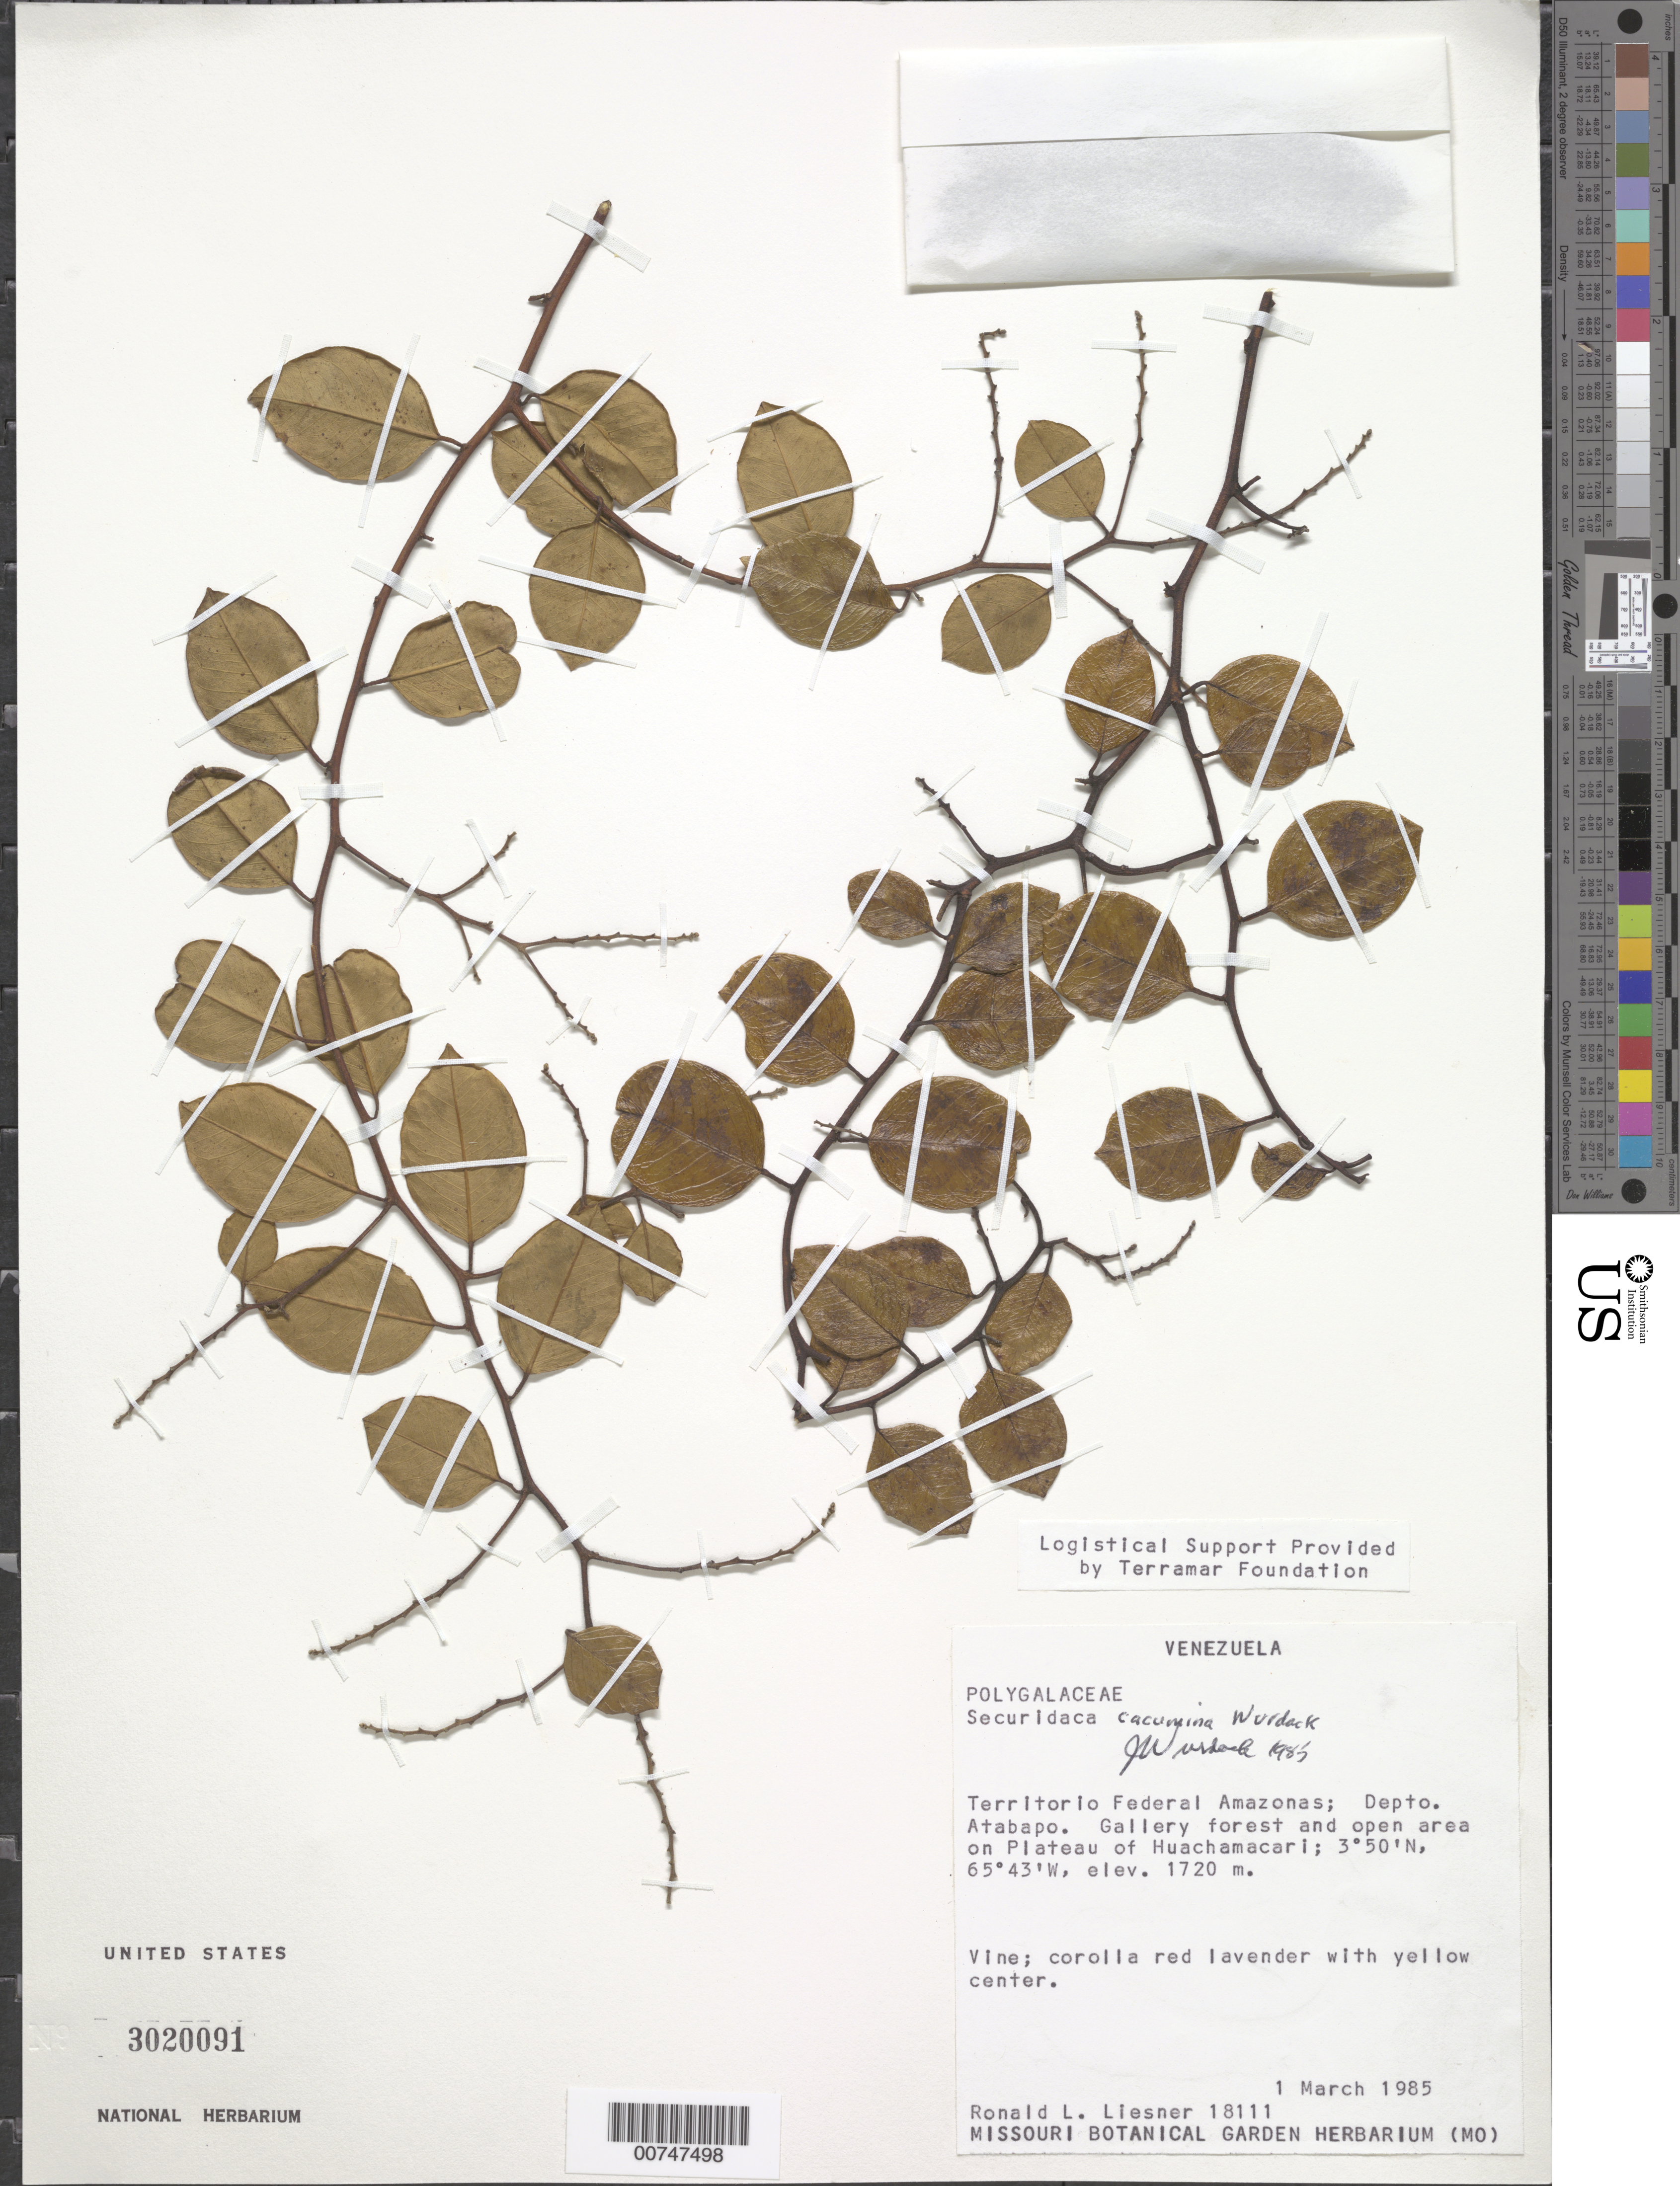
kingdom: Plantae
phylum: Tracheophyta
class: Magnoliopsida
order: Fabales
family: Polygalaceae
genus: Securidaca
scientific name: Securidaca cacumina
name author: Wurdack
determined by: Wurdack, John J., (US), US (UNITED STATES)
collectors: R. L. Liesner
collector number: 18111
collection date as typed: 1-Mar-85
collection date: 1985-03-01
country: Venezuela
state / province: Amazonas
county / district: Atabapo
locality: Huachamacari Plateau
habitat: Gallery forest and open area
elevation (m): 1720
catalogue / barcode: US 3020091